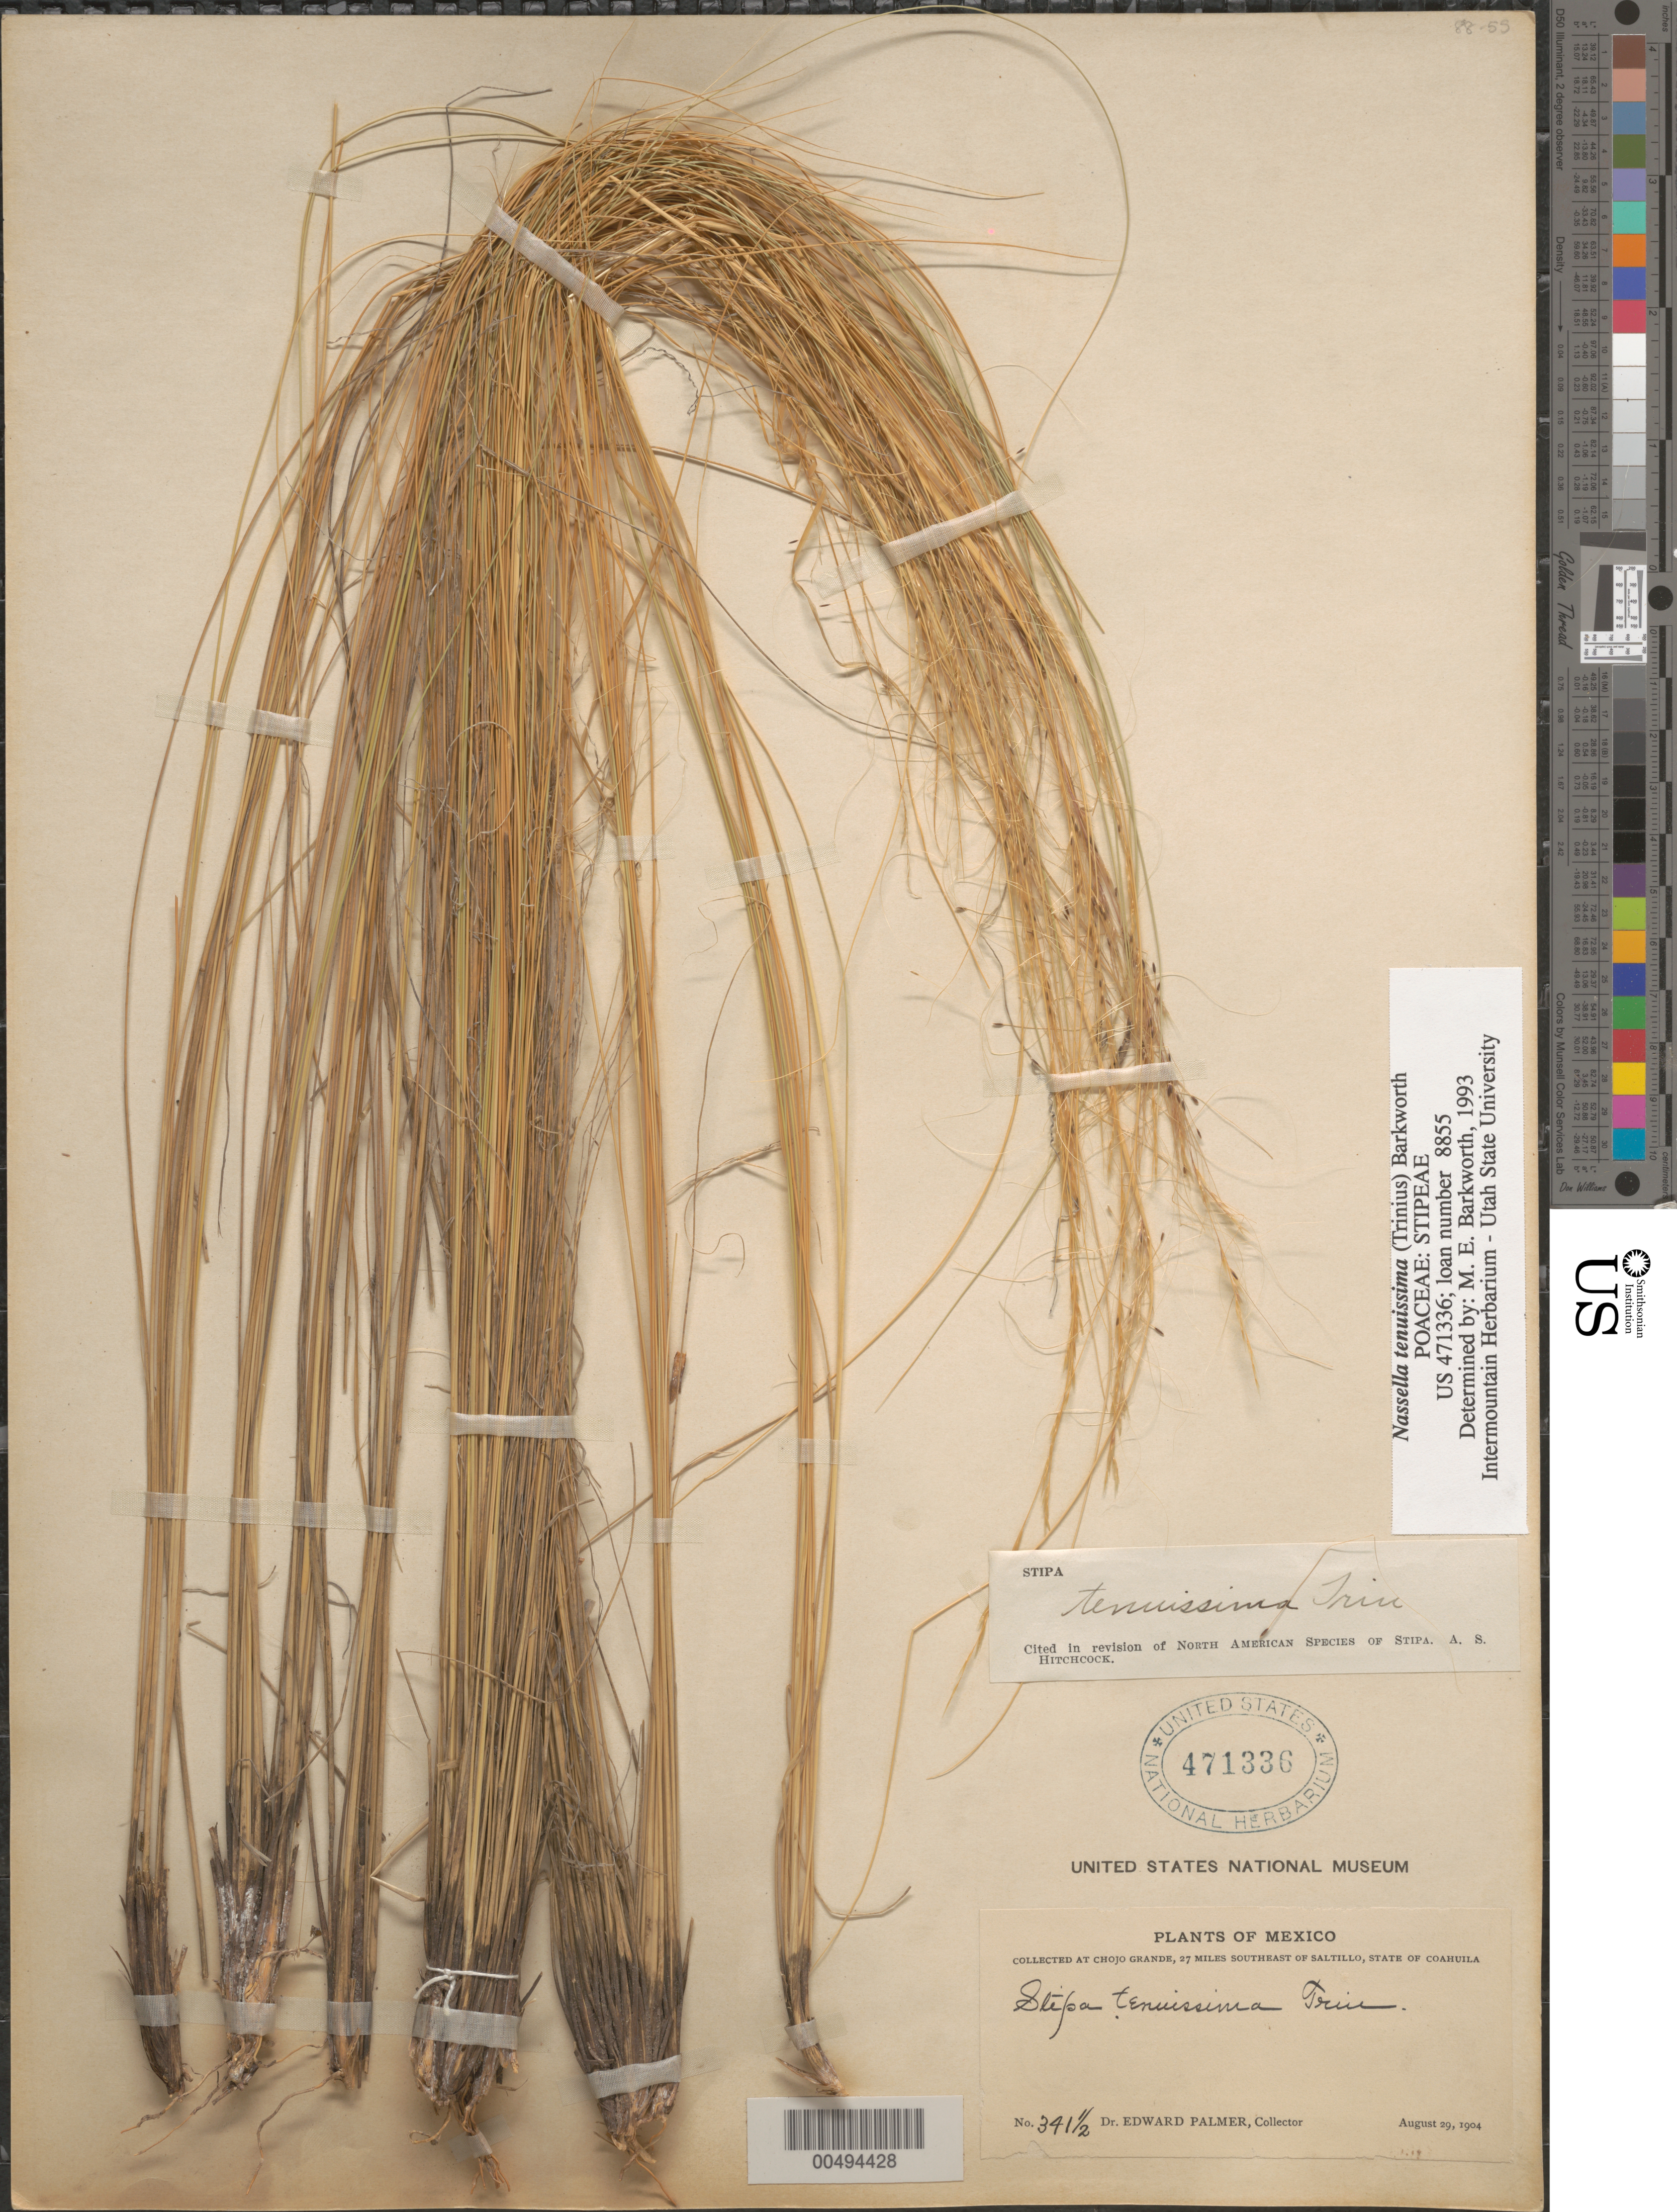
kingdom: Plantae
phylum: Tracheophyta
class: Liliopsida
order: Poales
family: Poaceae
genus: Nassella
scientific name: Nassella tenuissima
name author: (Trin.) Barkworth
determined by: Barkworth, M. E.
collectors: E. Palmer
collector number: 341.5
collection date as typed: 29 Aug 1904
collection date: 1904-08-29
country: Mexico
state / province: Coahuila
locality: At Chojo Grande, 27 mi SE of Saltillo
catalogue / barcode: US 471336